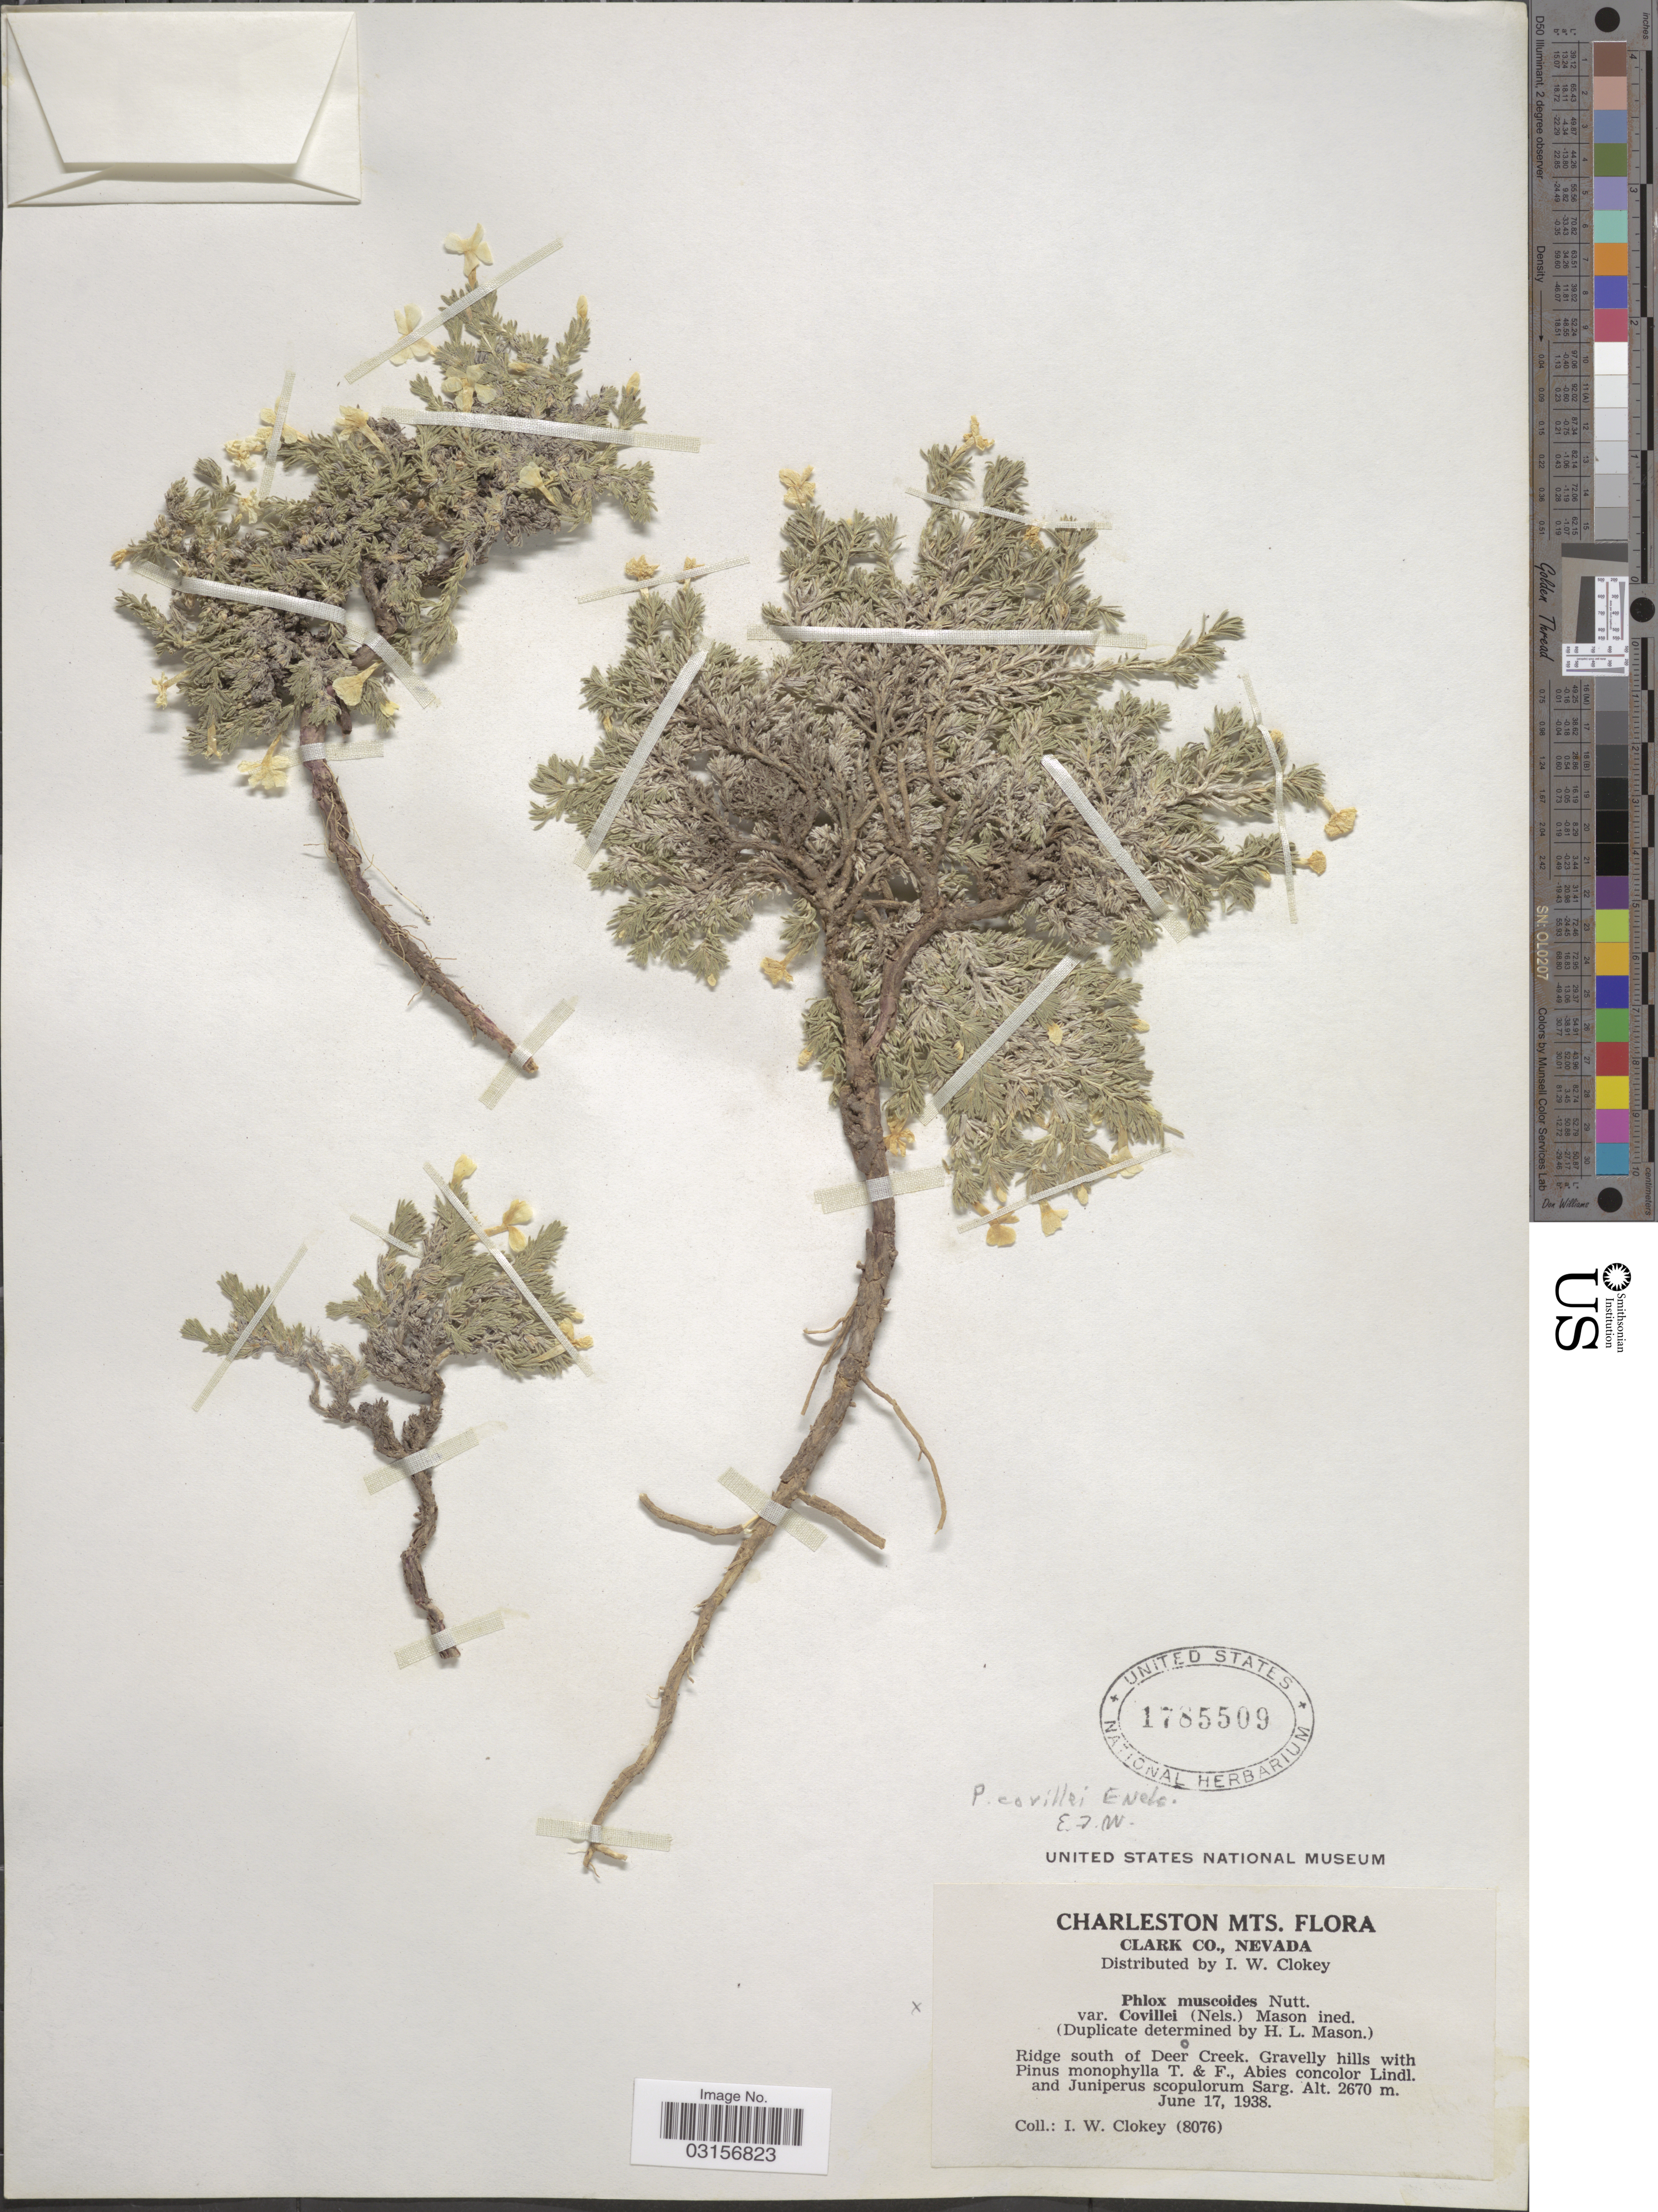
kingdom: Plantae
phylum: Tracheophyta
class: Magnoliopsida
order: Ericales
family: Polemoniaceae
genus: Phlox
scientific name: Phlox covillei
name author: E.E. Nelson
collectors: I. W. Clokey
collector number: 8076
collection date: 1938-06-17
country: United States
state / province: Nevada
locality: Charleston Mts., Clark Co., Ridge south of Deer Creek.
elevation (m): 2670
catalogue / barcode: US 1785509